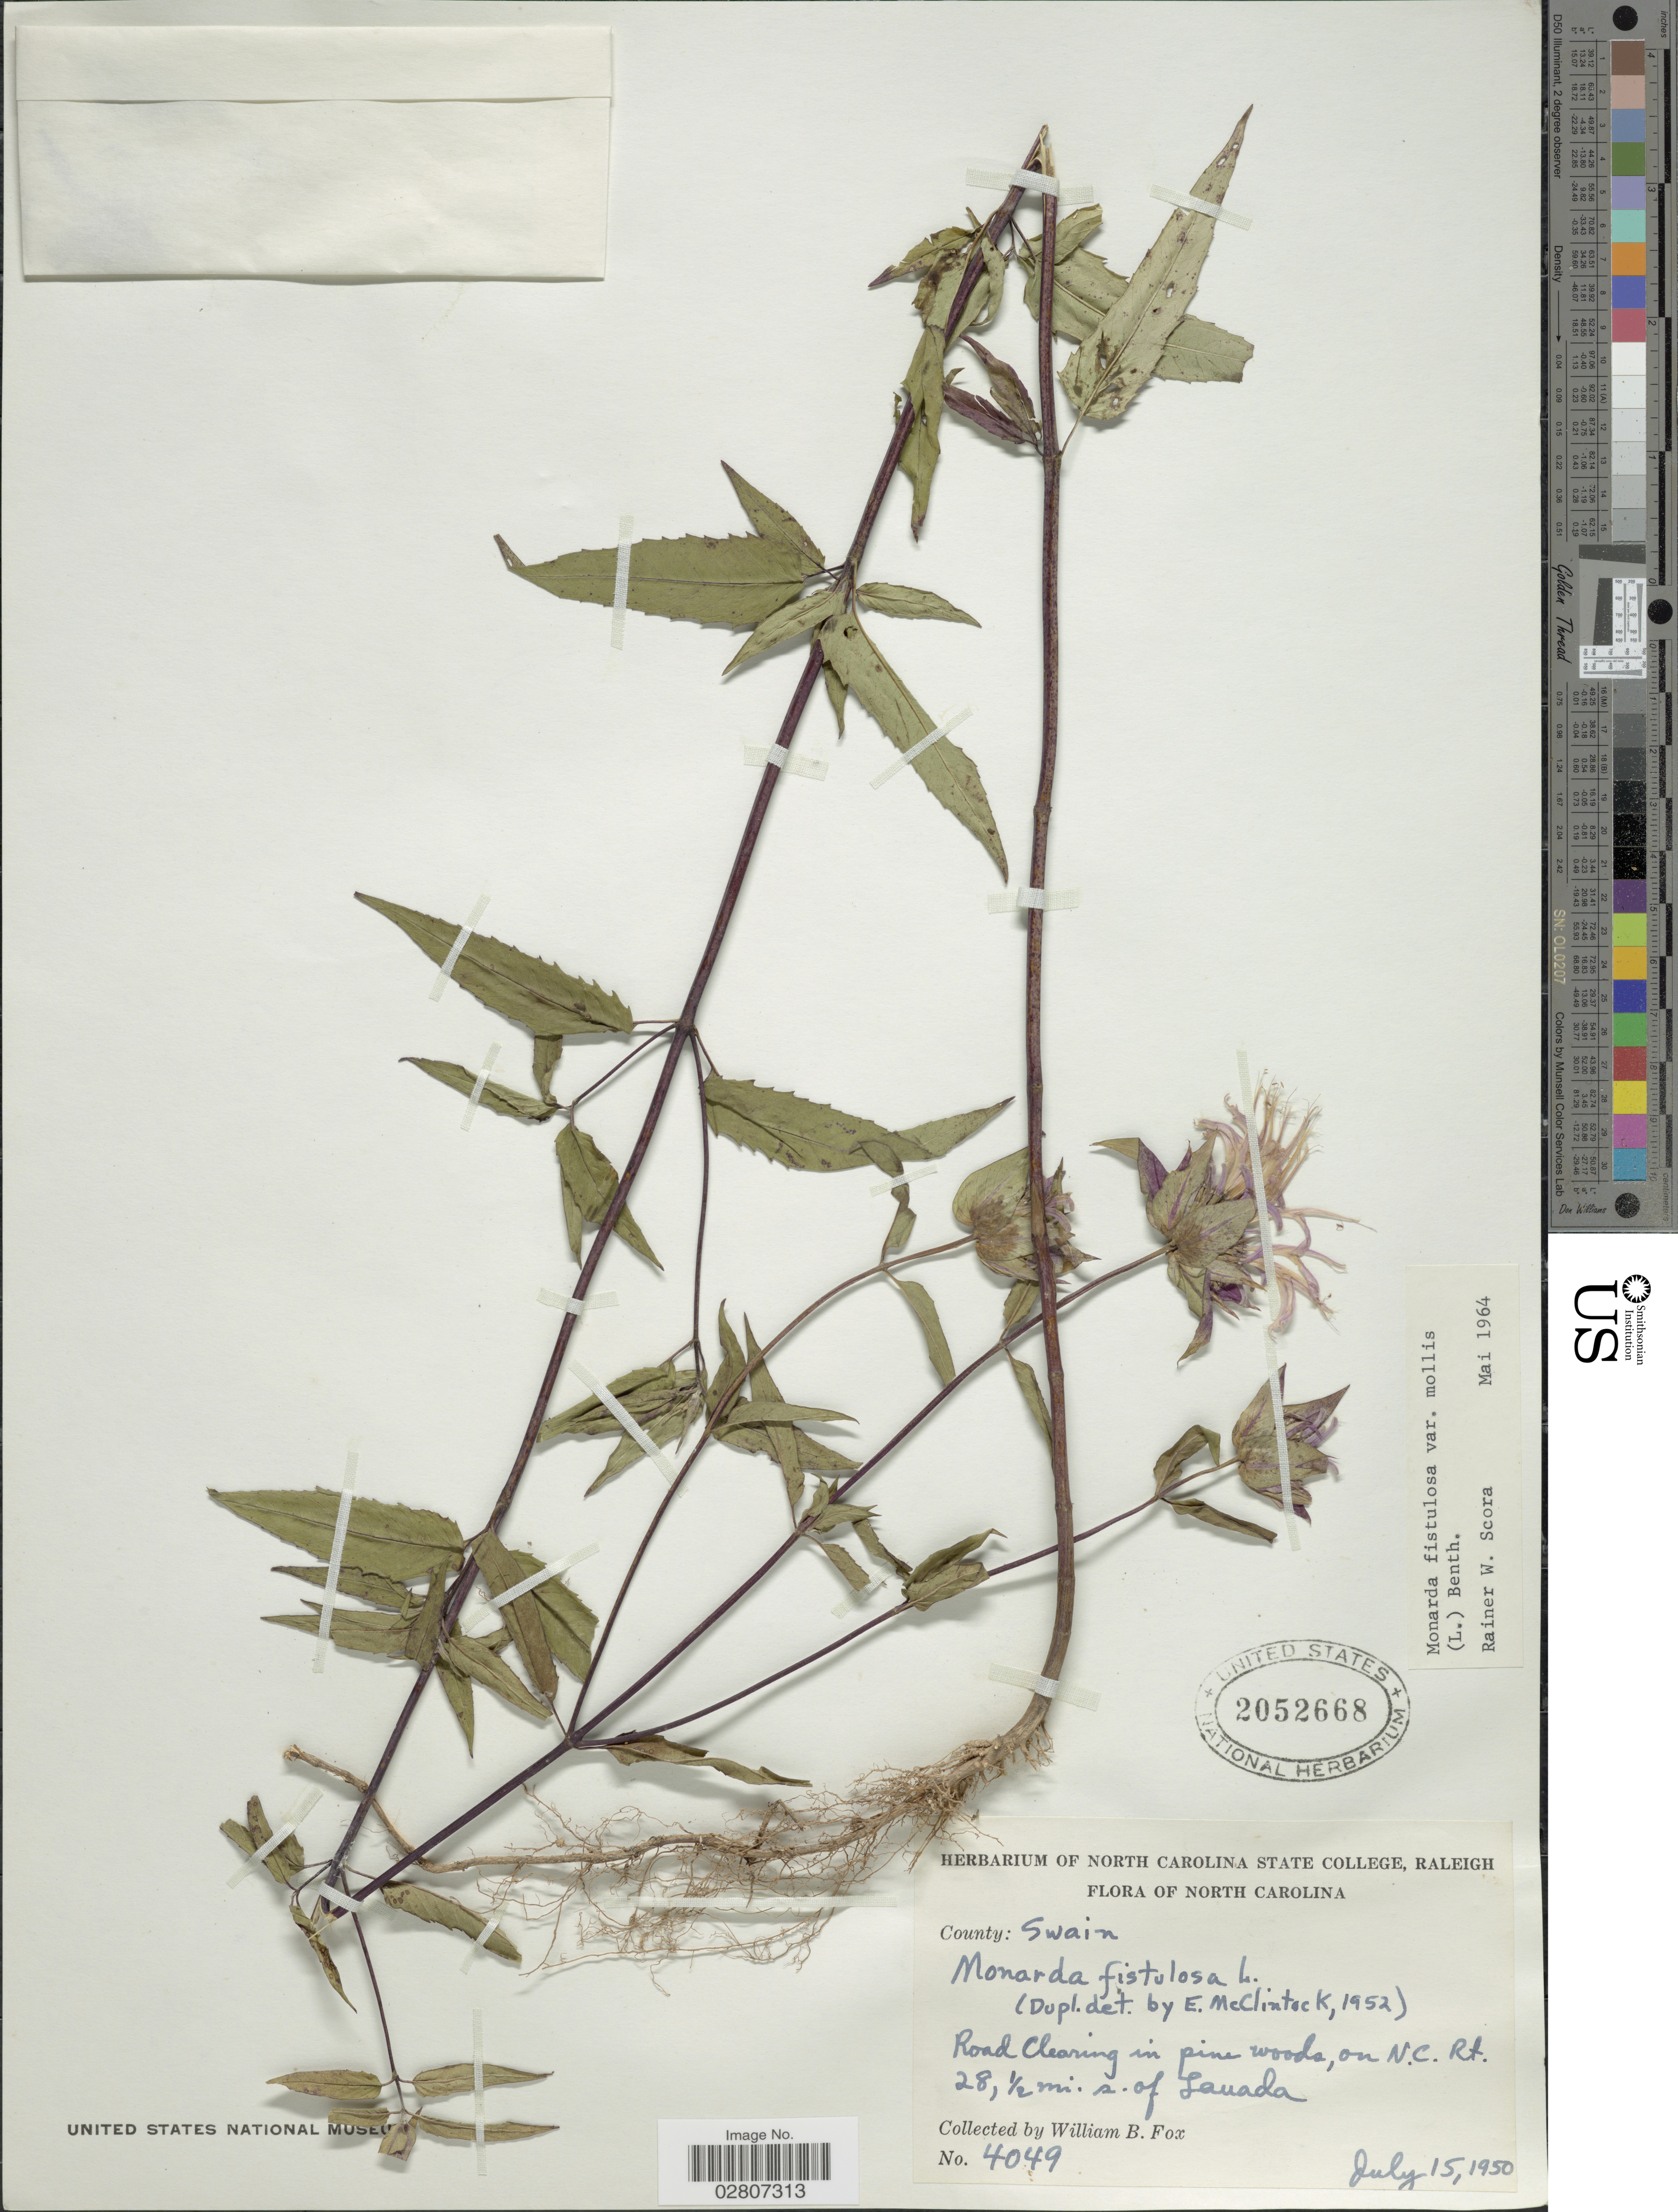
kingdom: Plantae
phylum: Tracheophyta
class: Magnoliopsida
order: Lamiales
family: Lamiaceae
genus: Monarda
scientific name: Monarda fistulosa var. mollis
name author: (L.) L.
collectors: W. B. Fox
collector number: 4049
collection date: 1950-07-15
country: United States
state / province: North Carolina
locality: County: Swain. Road Clearing in pine woods, on N.C. Rt. 28, ½ mi. s. of Lauada.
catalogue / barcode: US 2052668